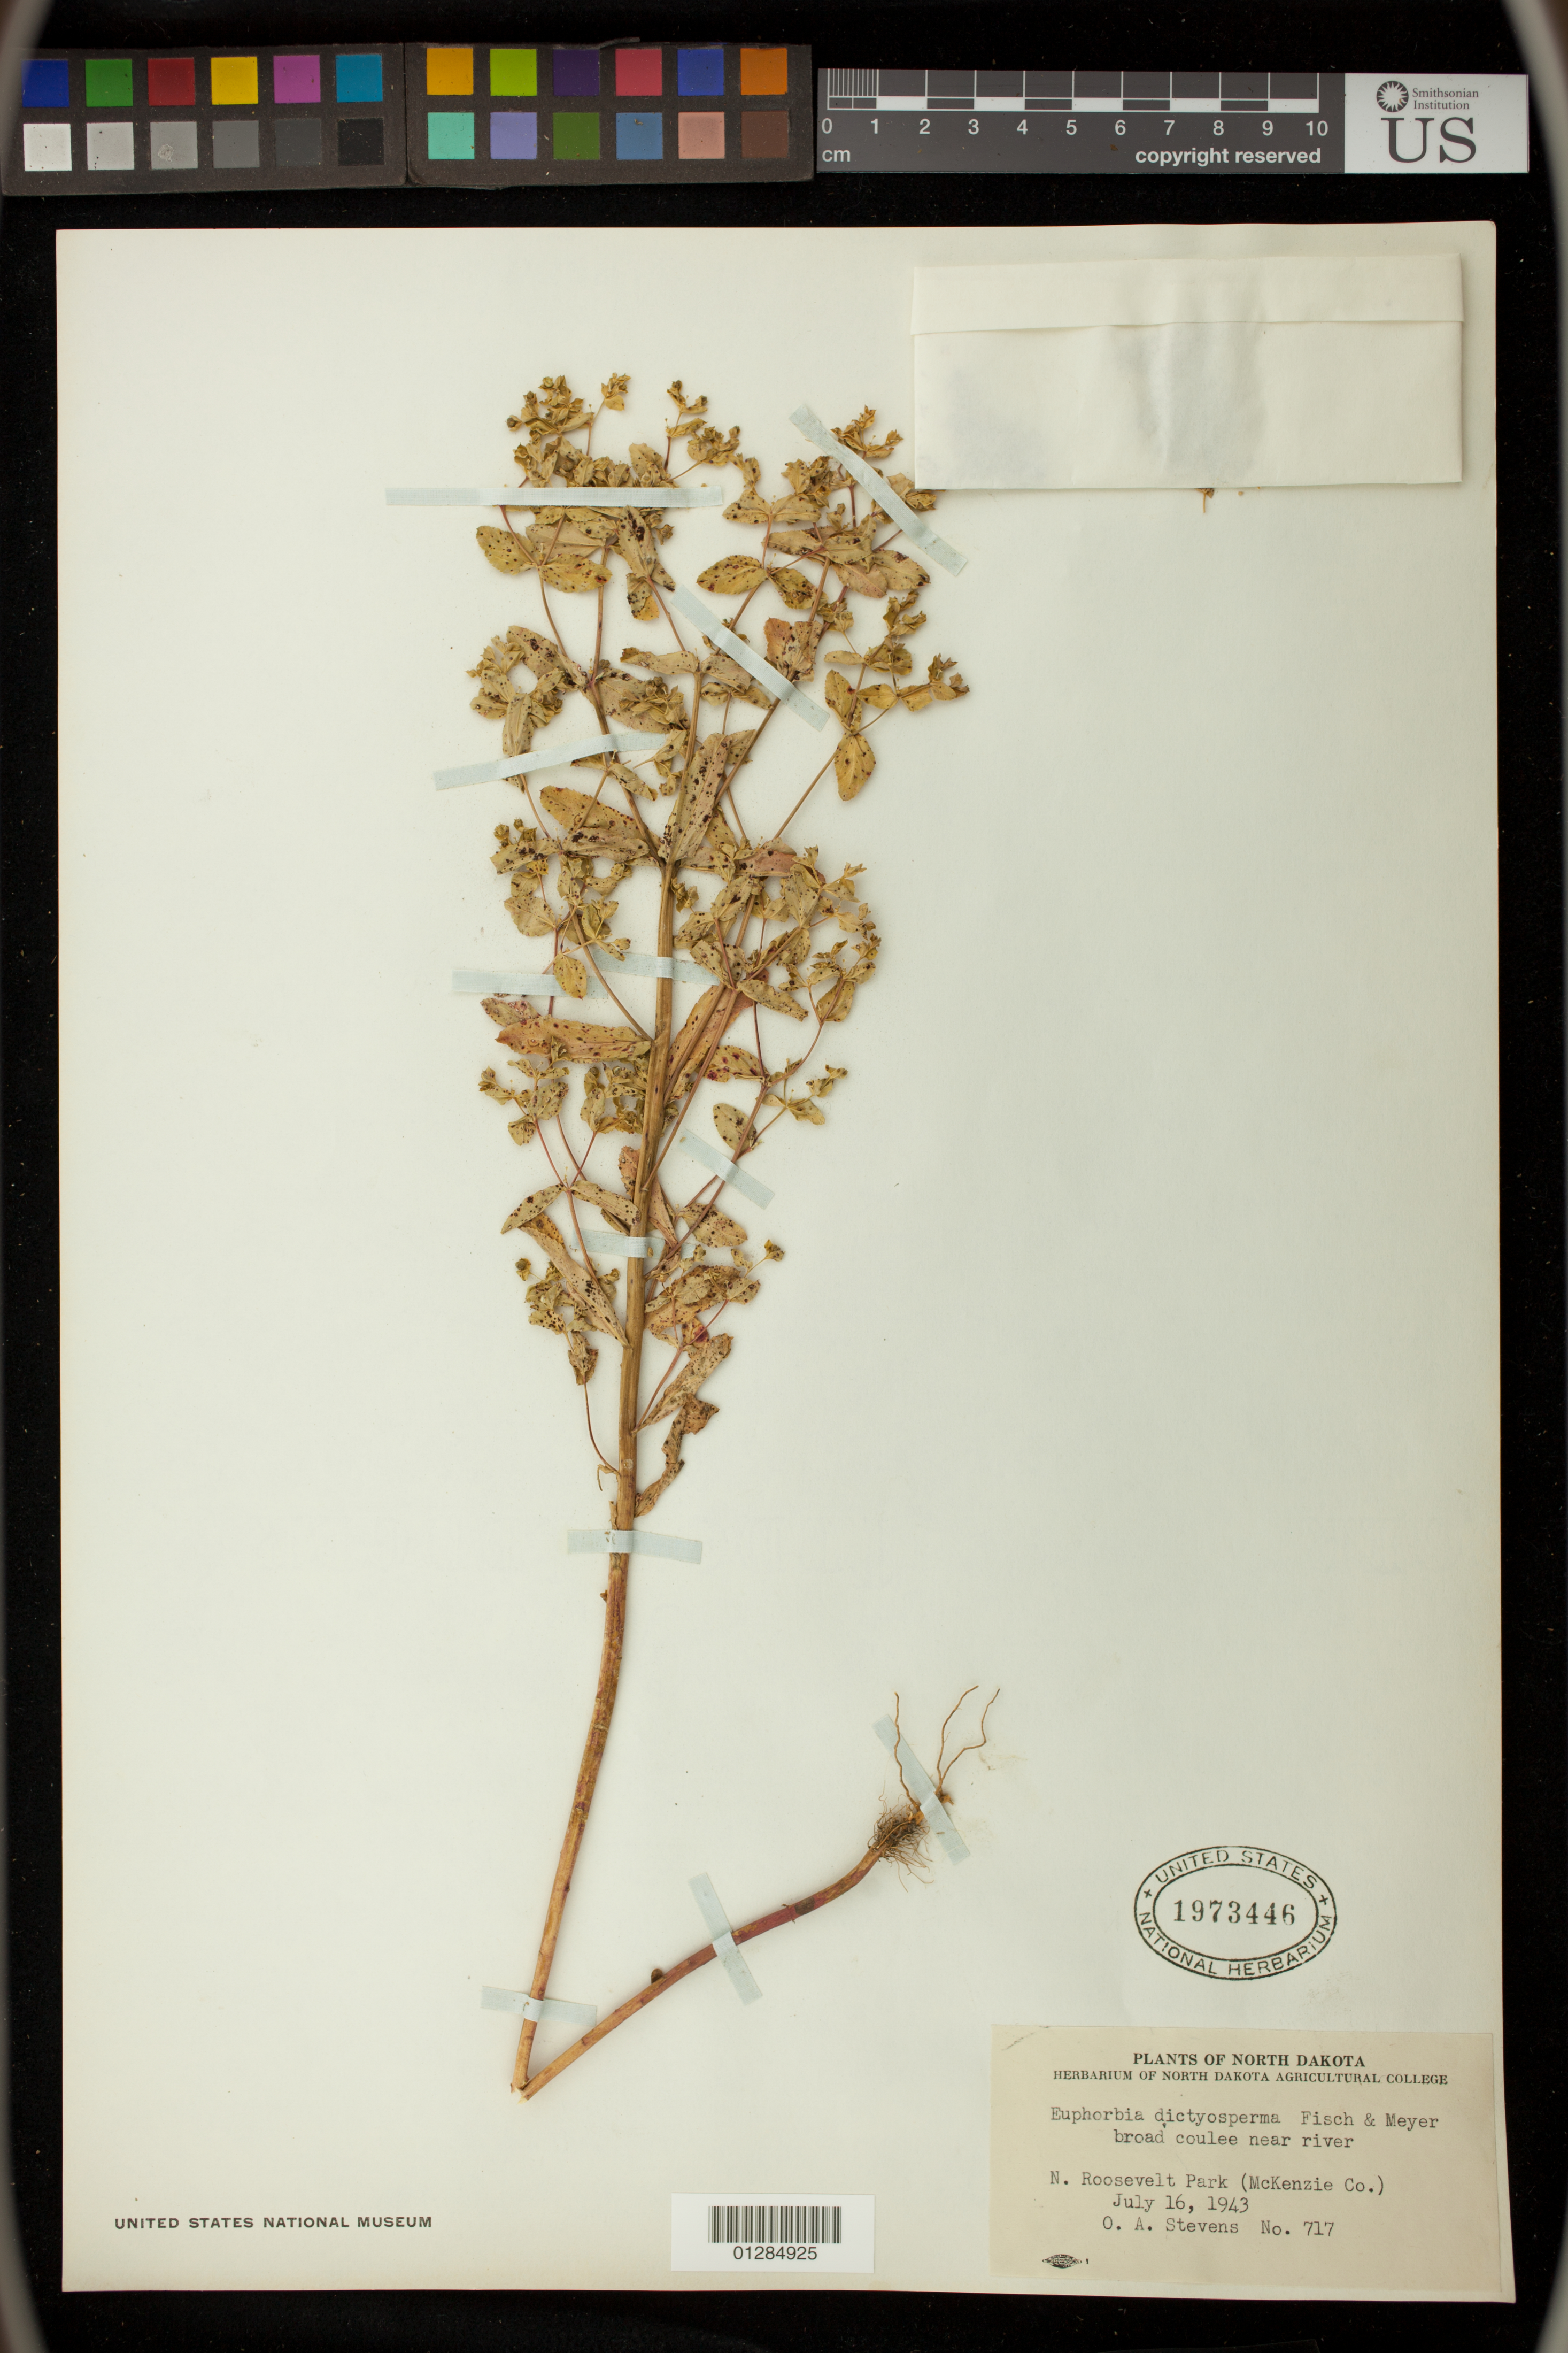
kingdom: Plantae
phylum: Tracheophyta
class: Magnoliopsida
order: Malpighiales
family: Euphorbiaceae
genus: Euphorbia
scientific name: Euphorbia spathulata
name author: Lam.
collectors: O. A. Stevens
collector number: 717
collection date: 1943-07-16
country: United States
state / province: North Dakota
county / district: McKenzie County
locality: N. Roosevelt Park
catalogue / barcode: US 1973446